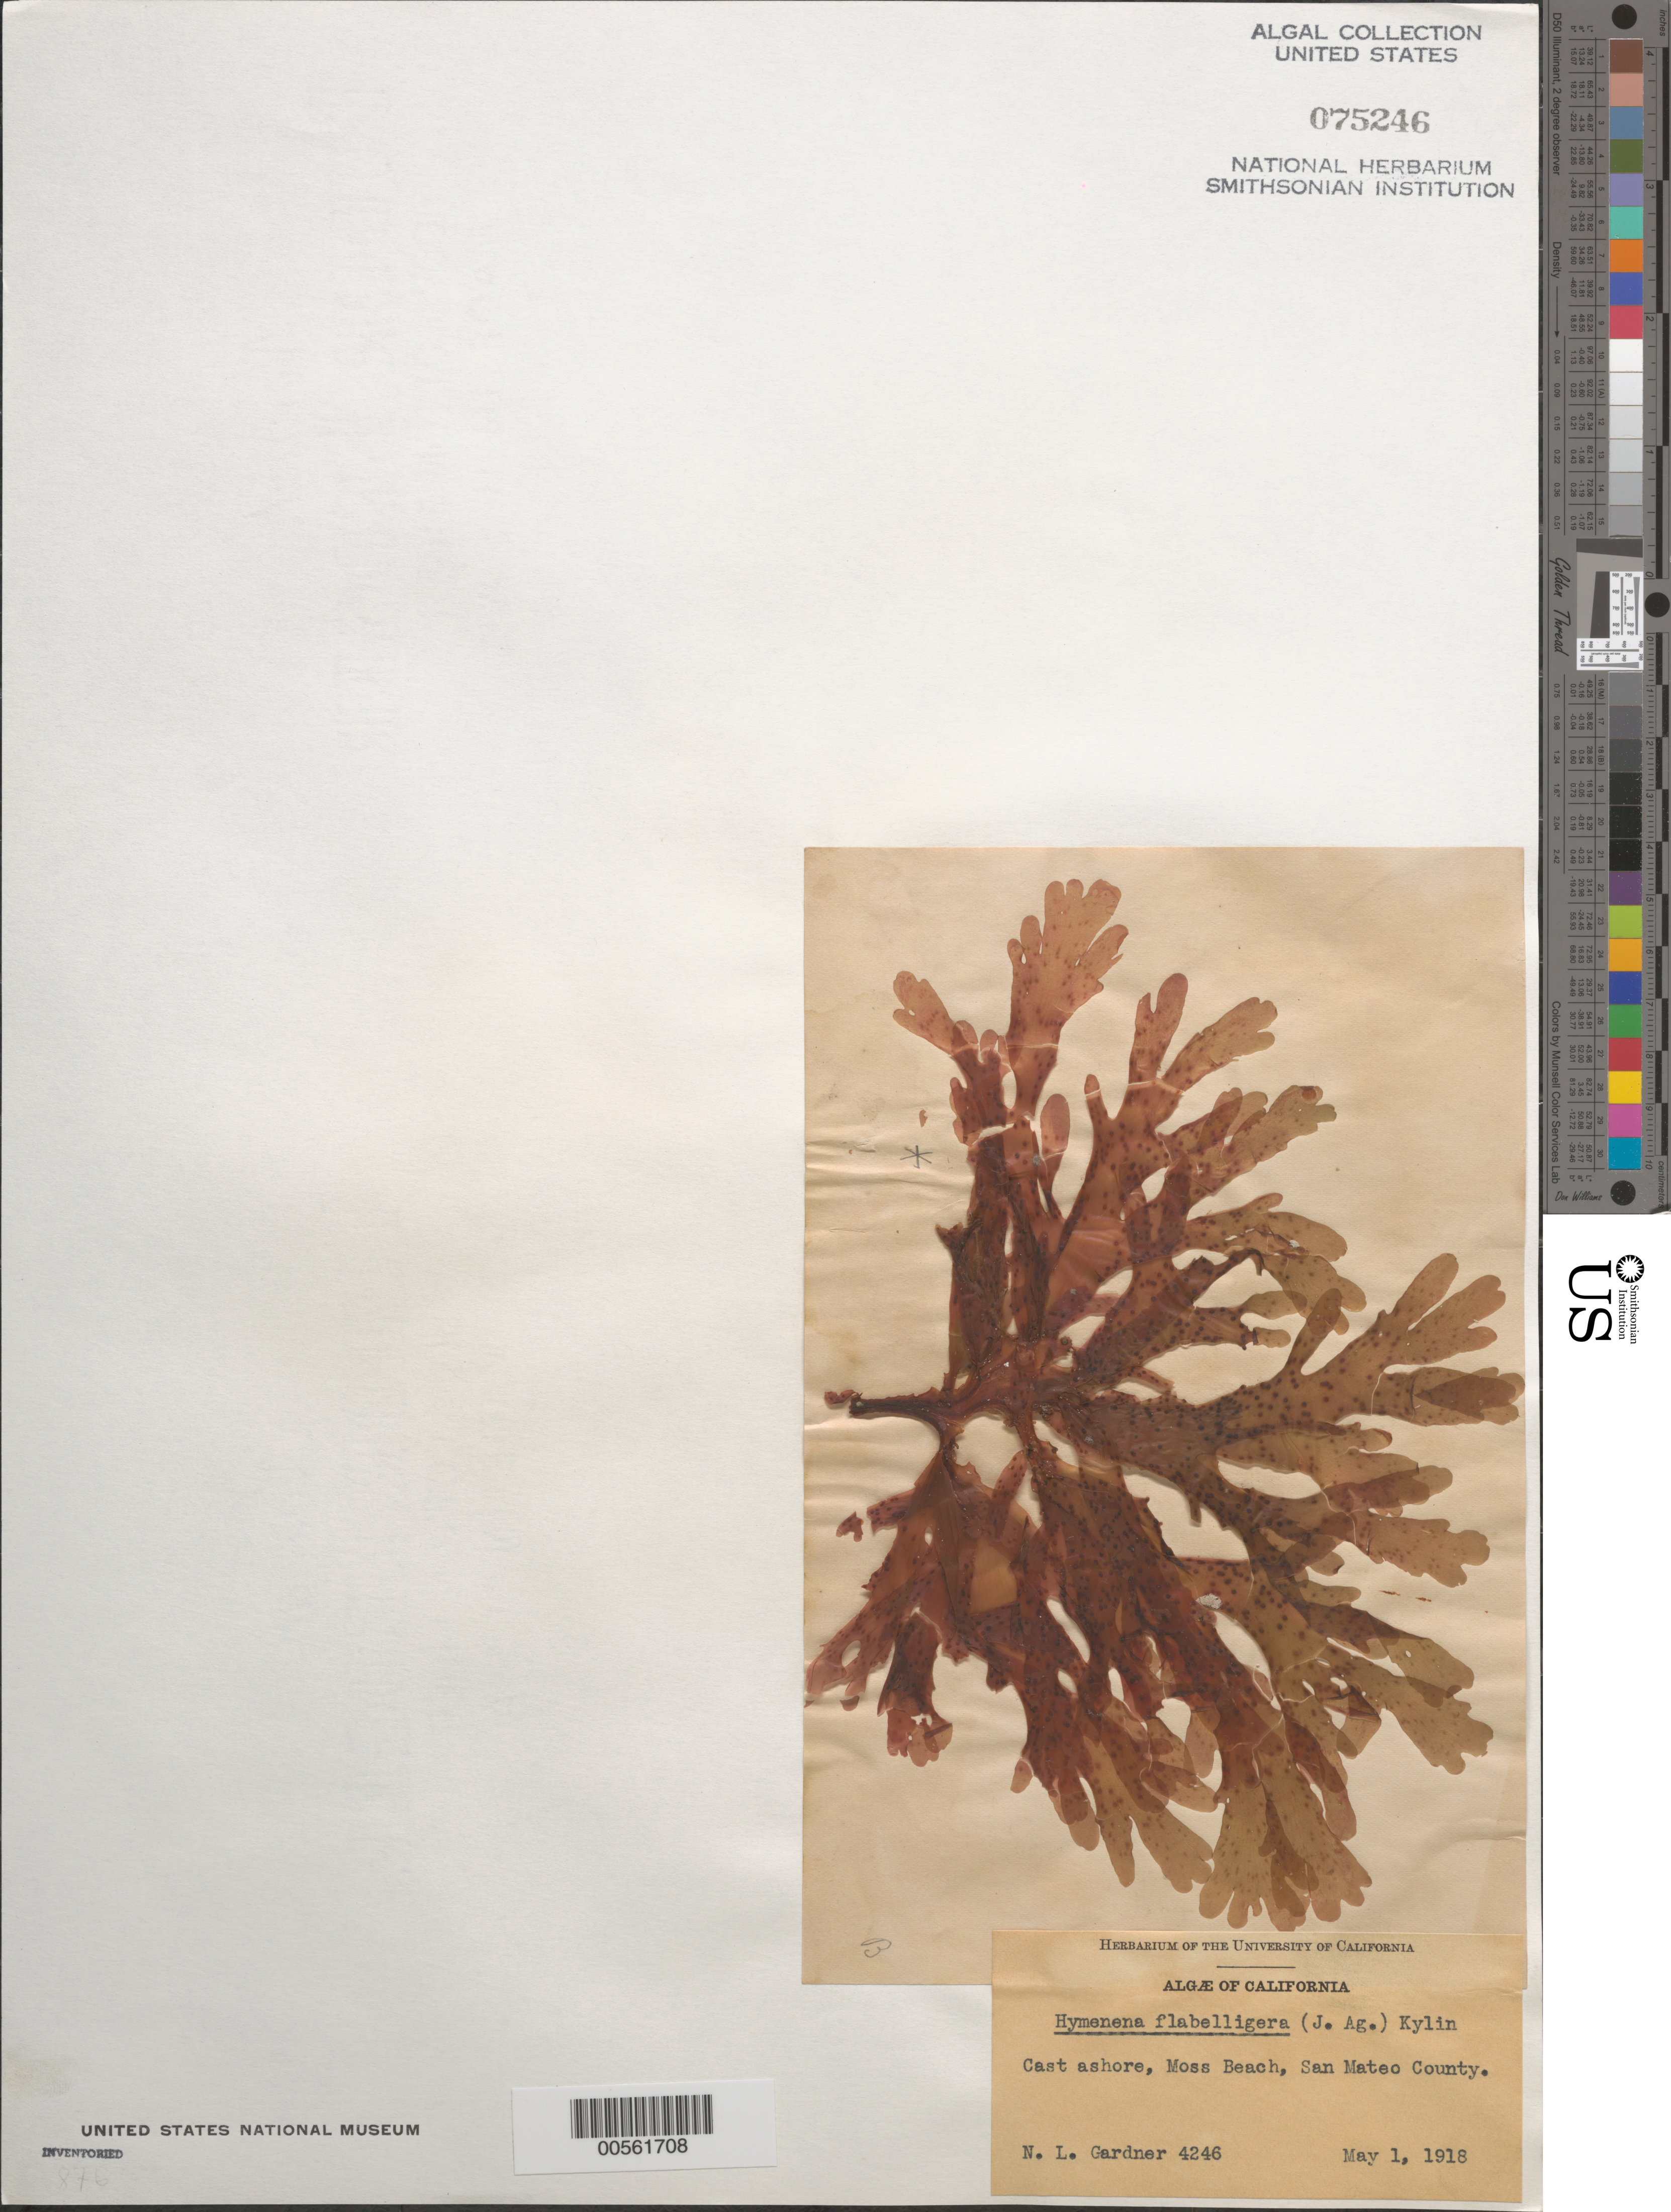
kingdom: Plantae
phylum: Rhodophyta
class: Florideophyceae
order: Ceramiales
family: Delesseriaceae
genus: Hymenena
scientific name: Hymenena flabelligera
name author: (J. Agardh) Kylin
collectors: N. Gardner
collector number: NLG 4246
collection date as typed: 01 May 1918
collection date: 1918-05-01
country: United States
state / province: California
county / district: San Mateo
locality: Moss Beach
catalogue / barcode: US 75246